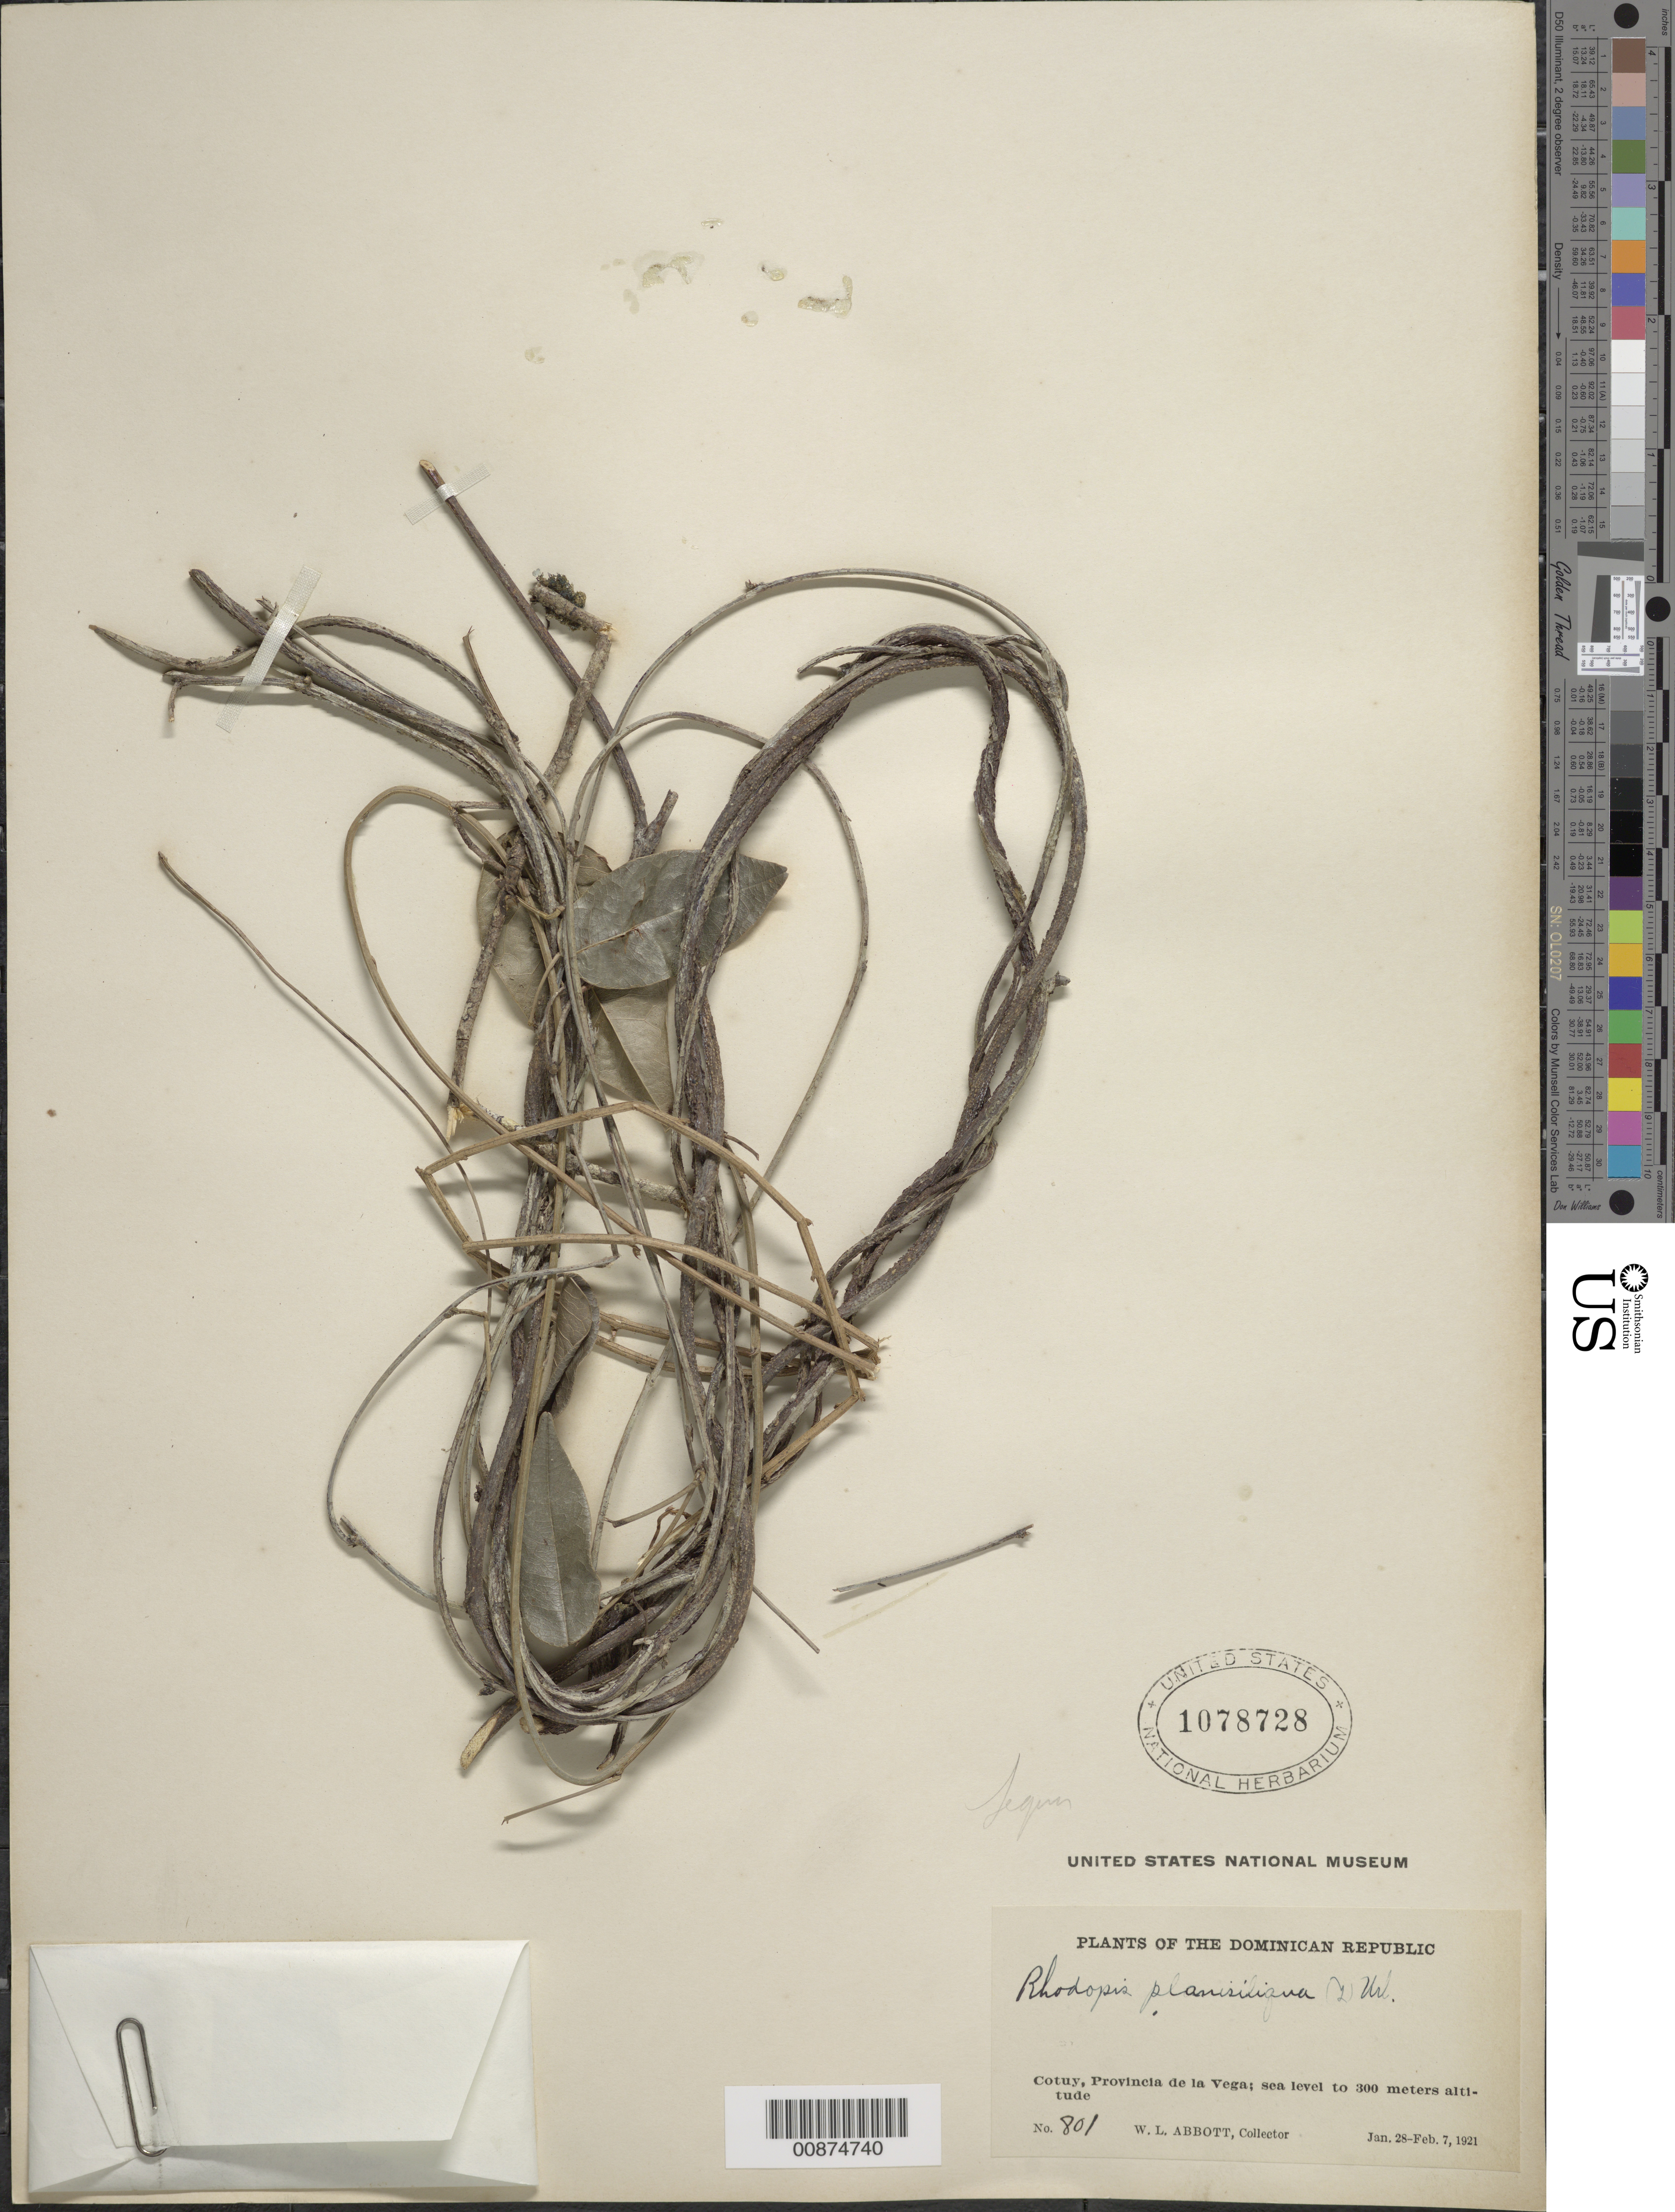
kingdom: Plantae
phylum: Tracheophyta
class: Magnoliopsida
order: Fabales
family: Fabaceae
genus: Rhodopis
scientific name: Rhodopis planisiliqua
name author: (L.) Urb.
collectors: W. L. Abbott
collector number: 801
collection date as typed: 28 Jan 1921 to 07 Feb 1921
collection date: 1921-01-28/1921-02-07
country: Dominican Republic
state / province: La Vega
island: Hispaniola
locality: Cotuy.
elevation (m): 0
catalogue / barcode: US 1078728